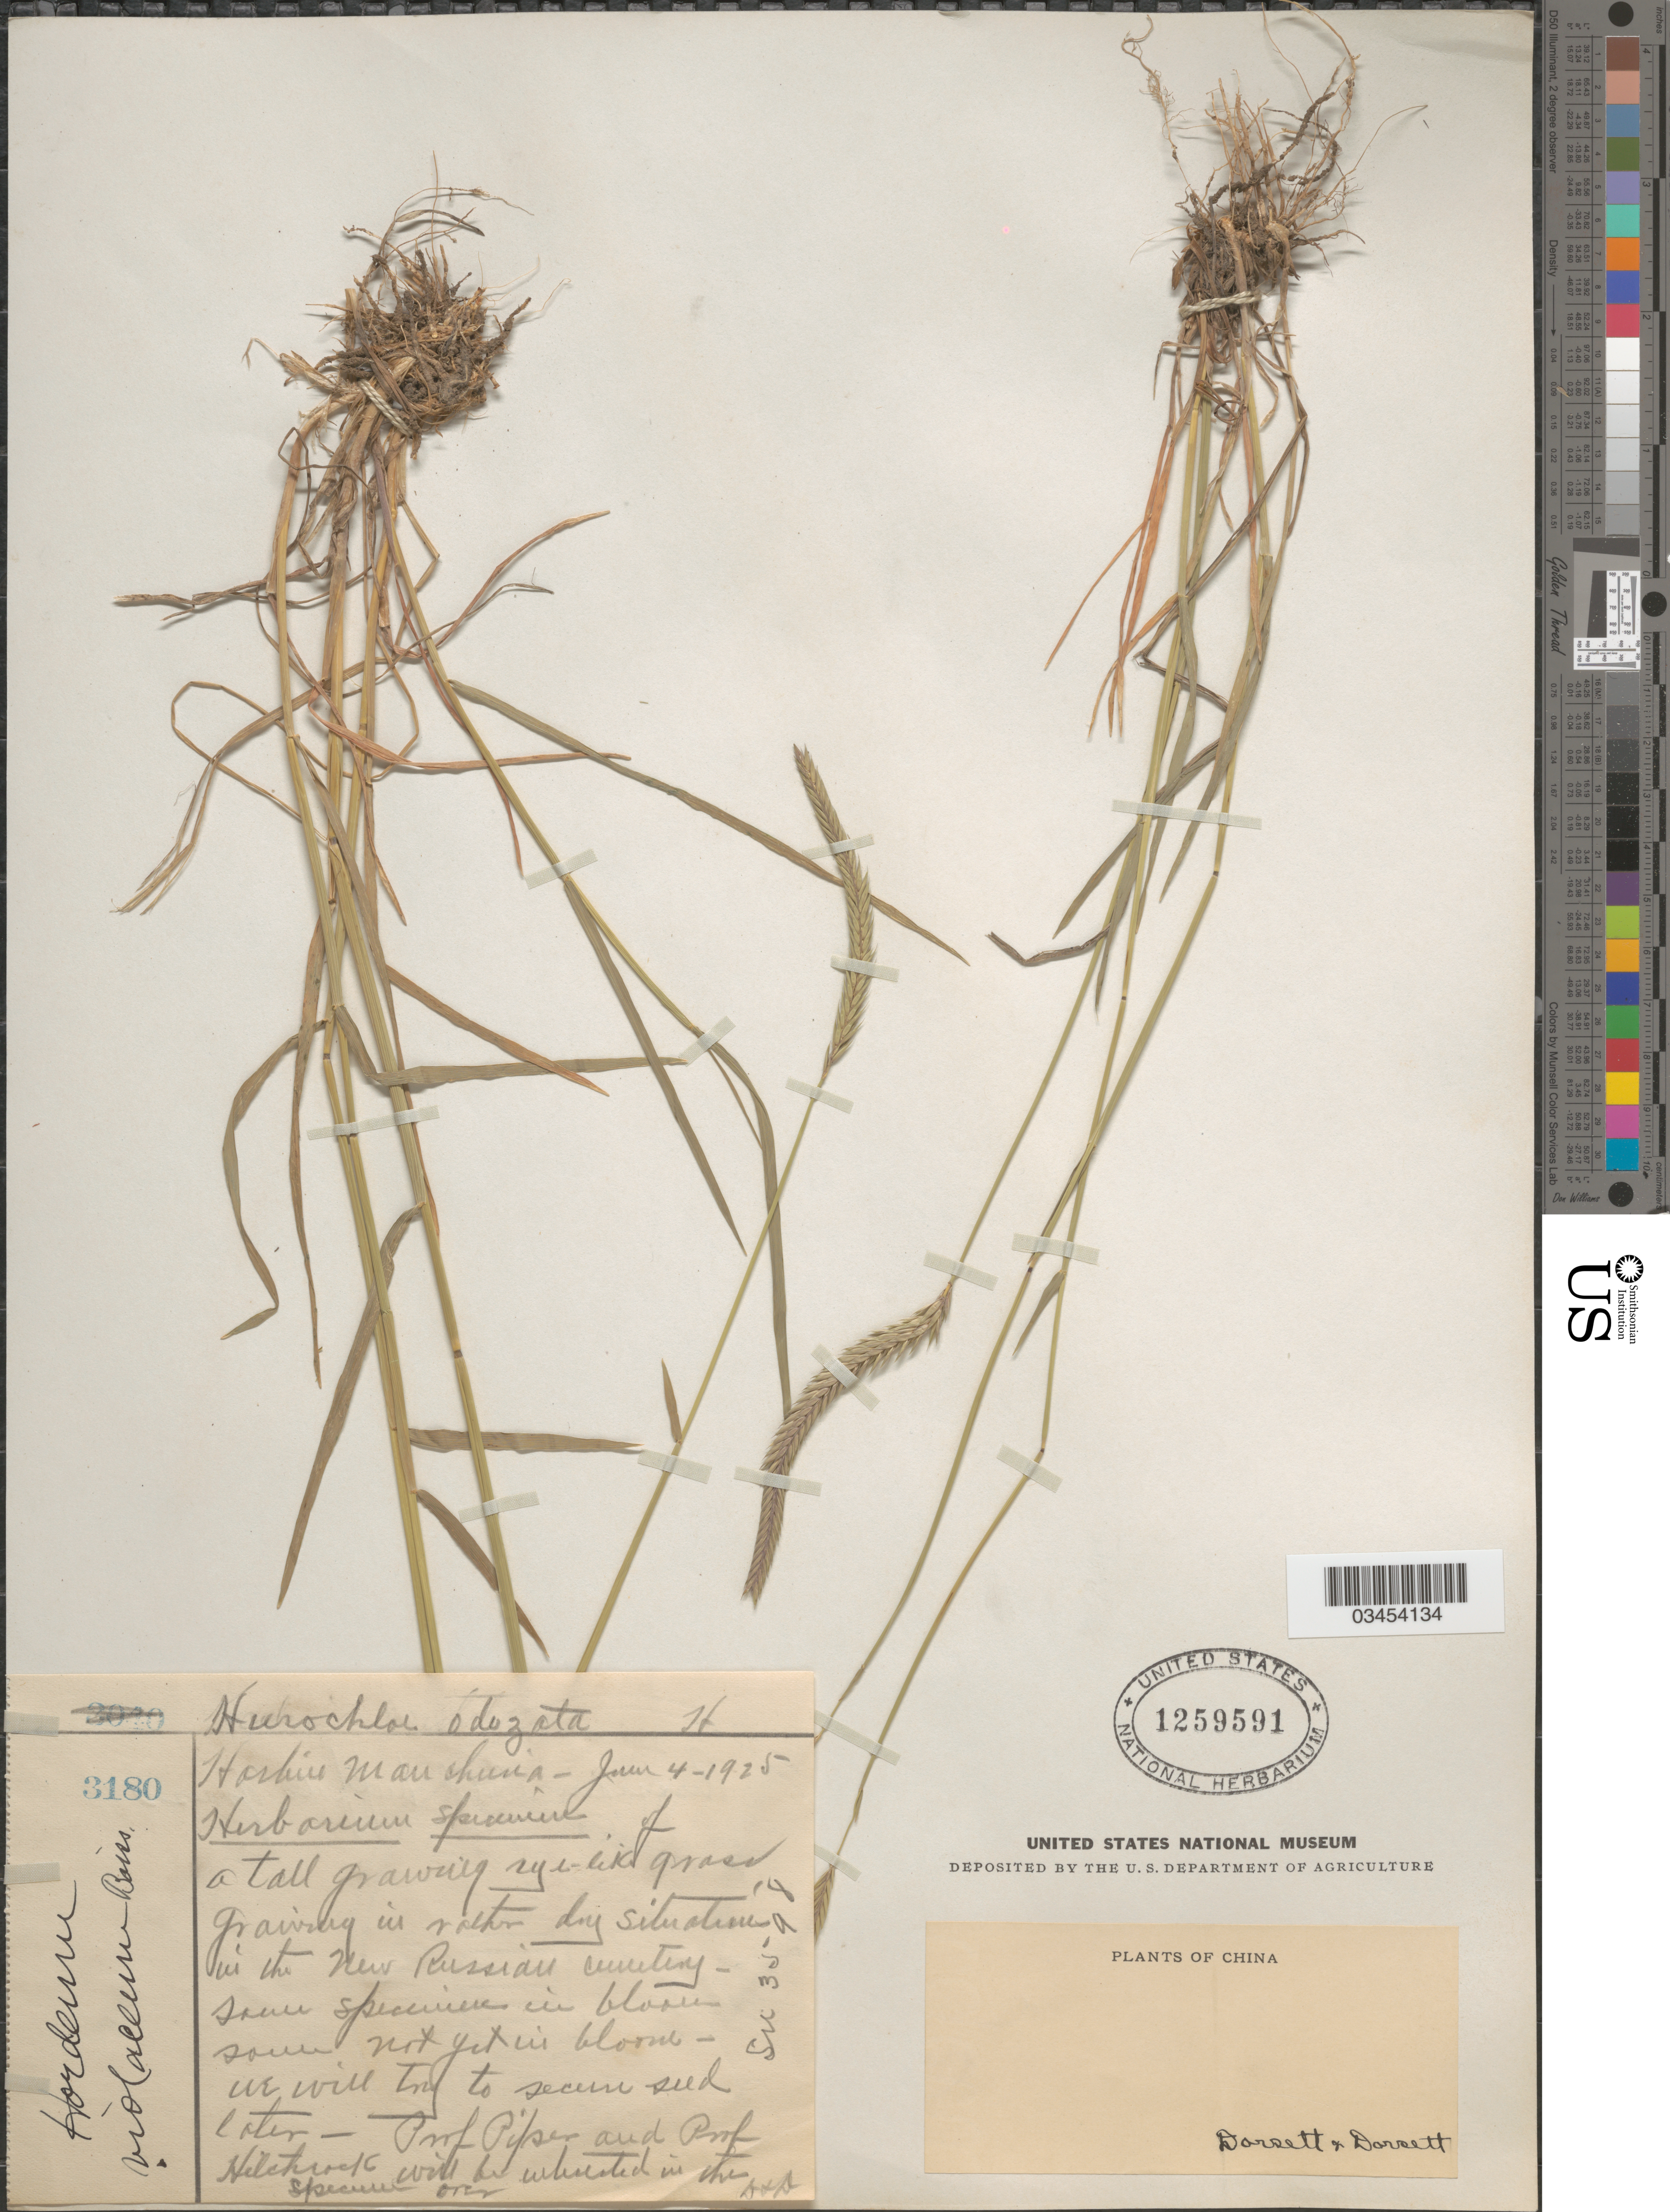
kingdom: Plantae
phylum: Tracheophyta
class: Liliopsida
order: Poales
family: Poaceae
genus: Hordeum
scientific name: Hordeum brevisubulatum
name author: (Trin.) Link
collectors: -- Dorsett & Dorsett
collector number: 3180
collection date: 1925-06-04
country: China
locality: Harbin Manchuria.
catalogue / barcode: US 1259591